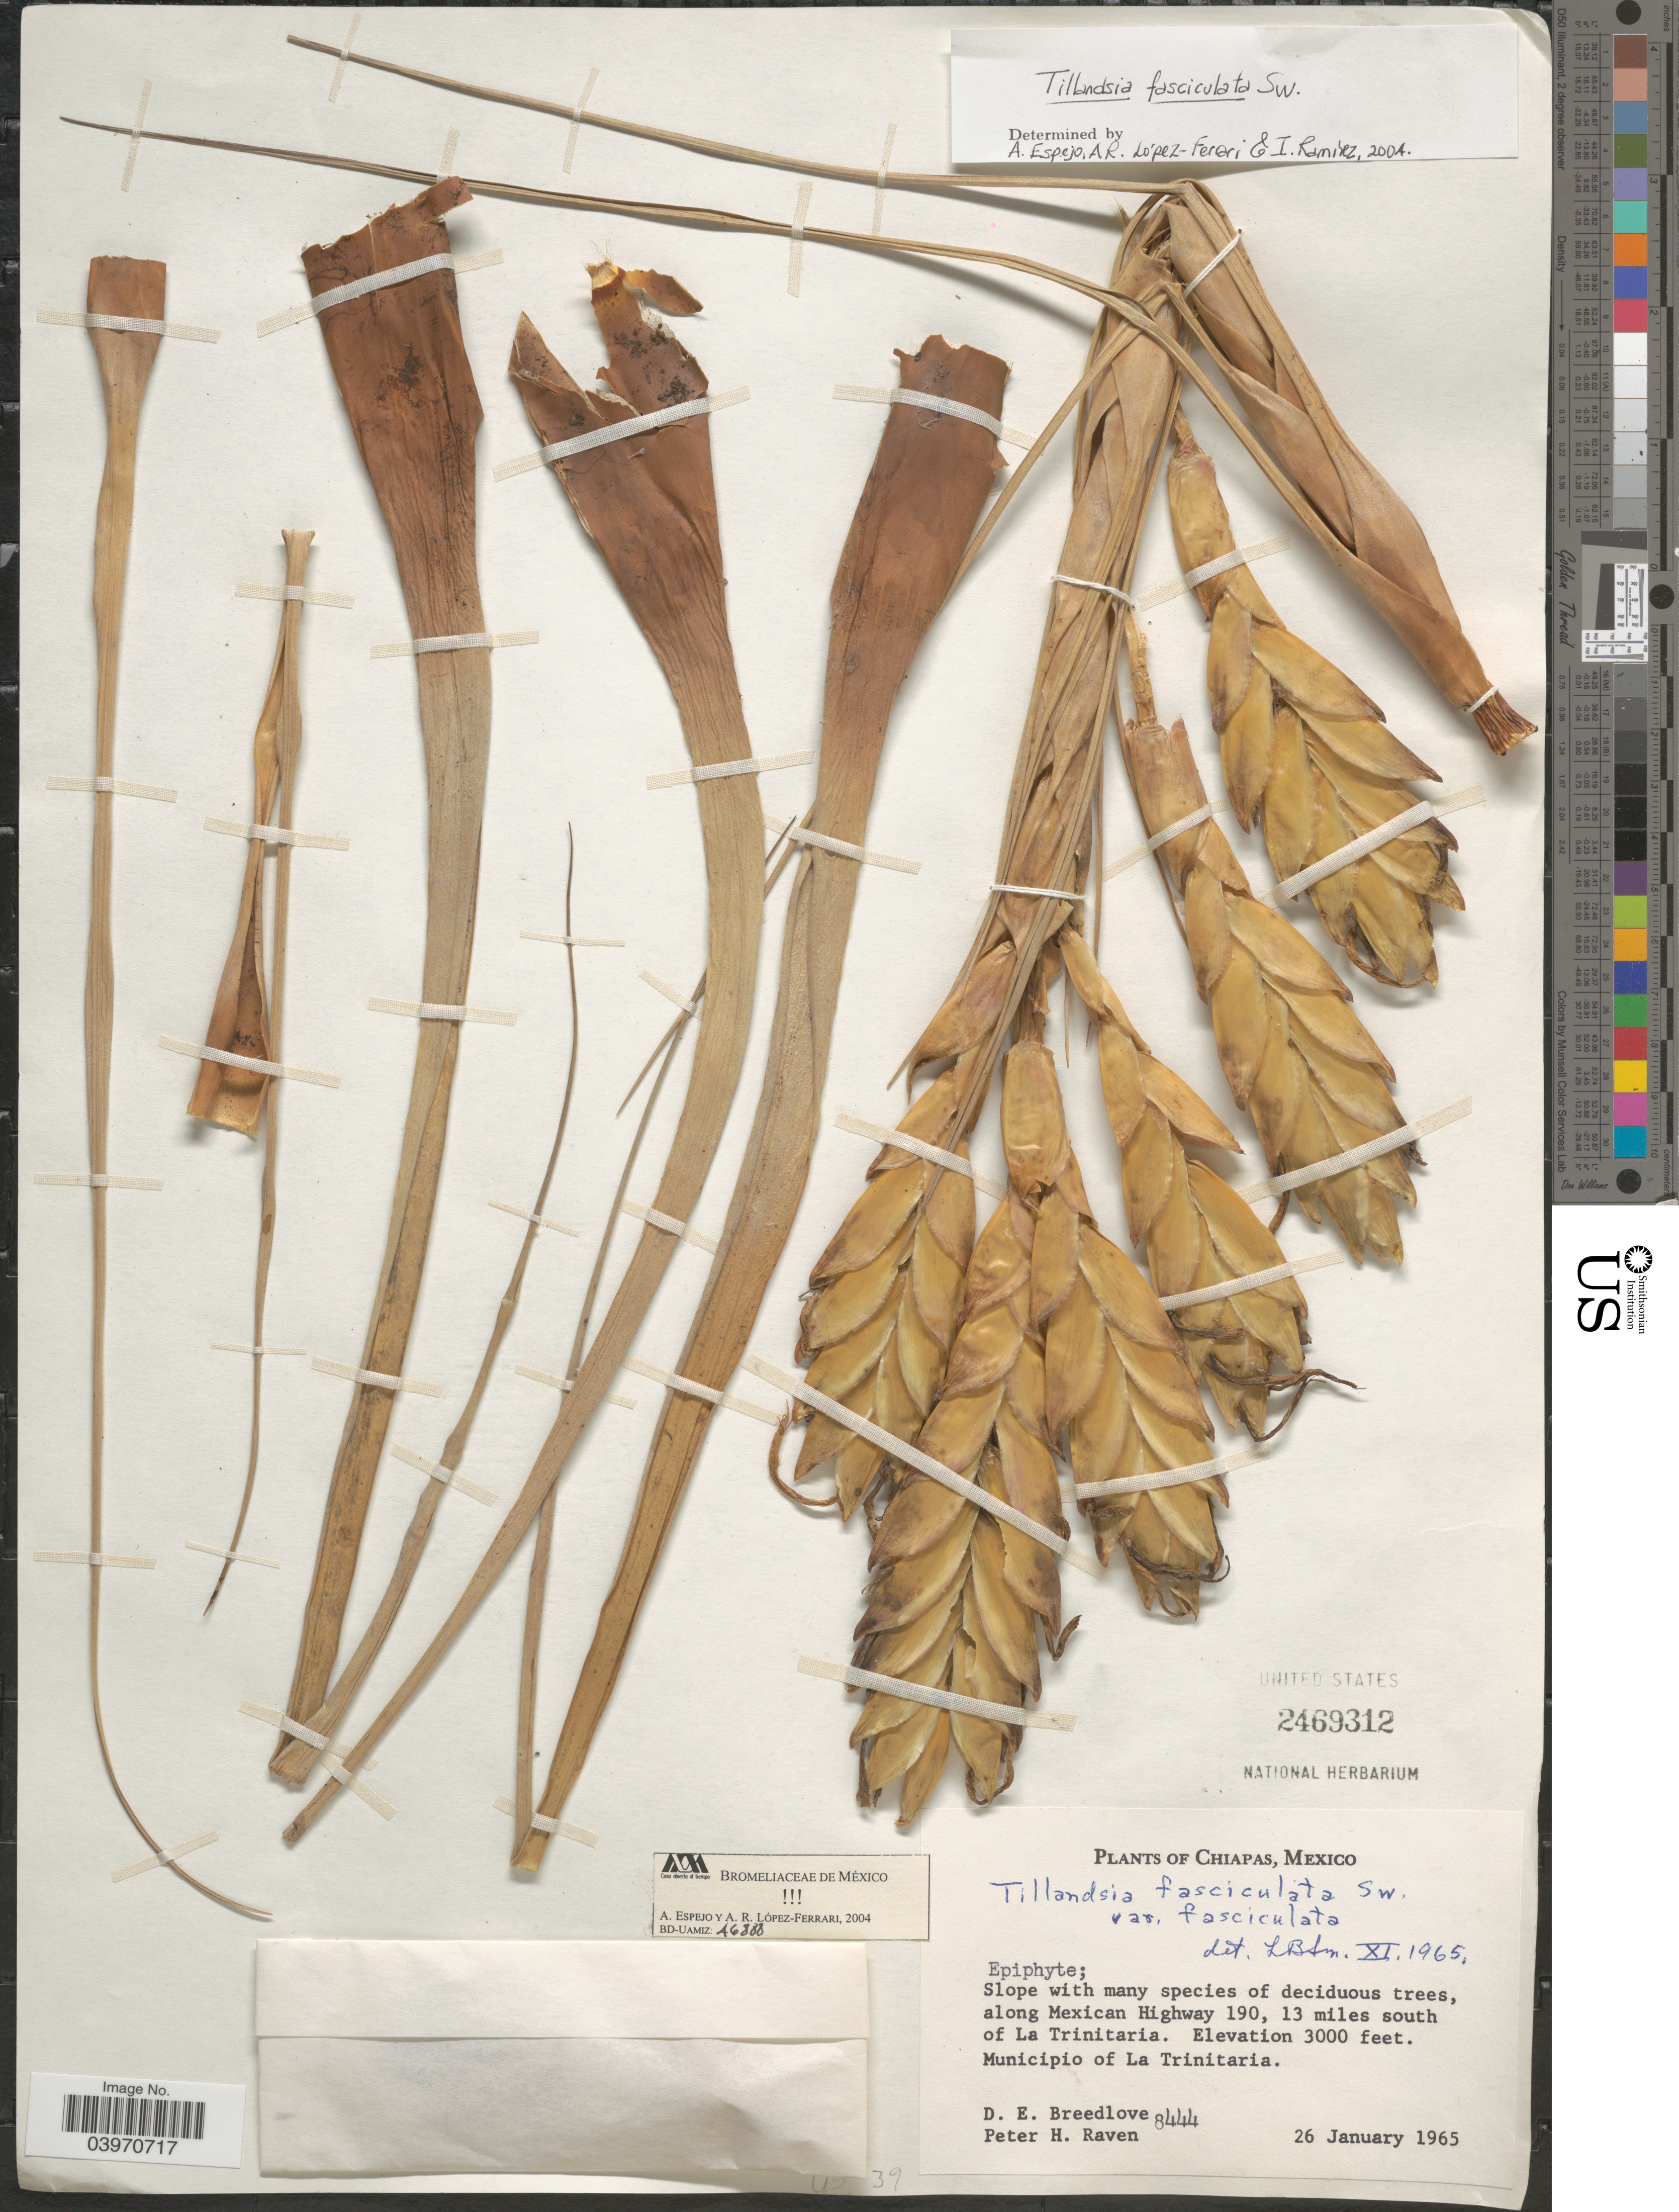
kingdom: Plantae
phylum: Tracheophyta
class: Liliopsida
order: Poales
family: Bromeliaceae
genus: Tillandsia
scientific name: Tillandsia fasciculata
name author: Sw.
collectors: D. E. Breedlove & P. Raven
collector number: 8444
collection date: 1965-01-26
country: Mexico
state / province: Chiapas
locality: Along Mexican Highway 190, 13 miles south of La Trinitaria. Municipio of La Trinitaria.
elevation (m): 914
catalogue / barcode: US 2469312